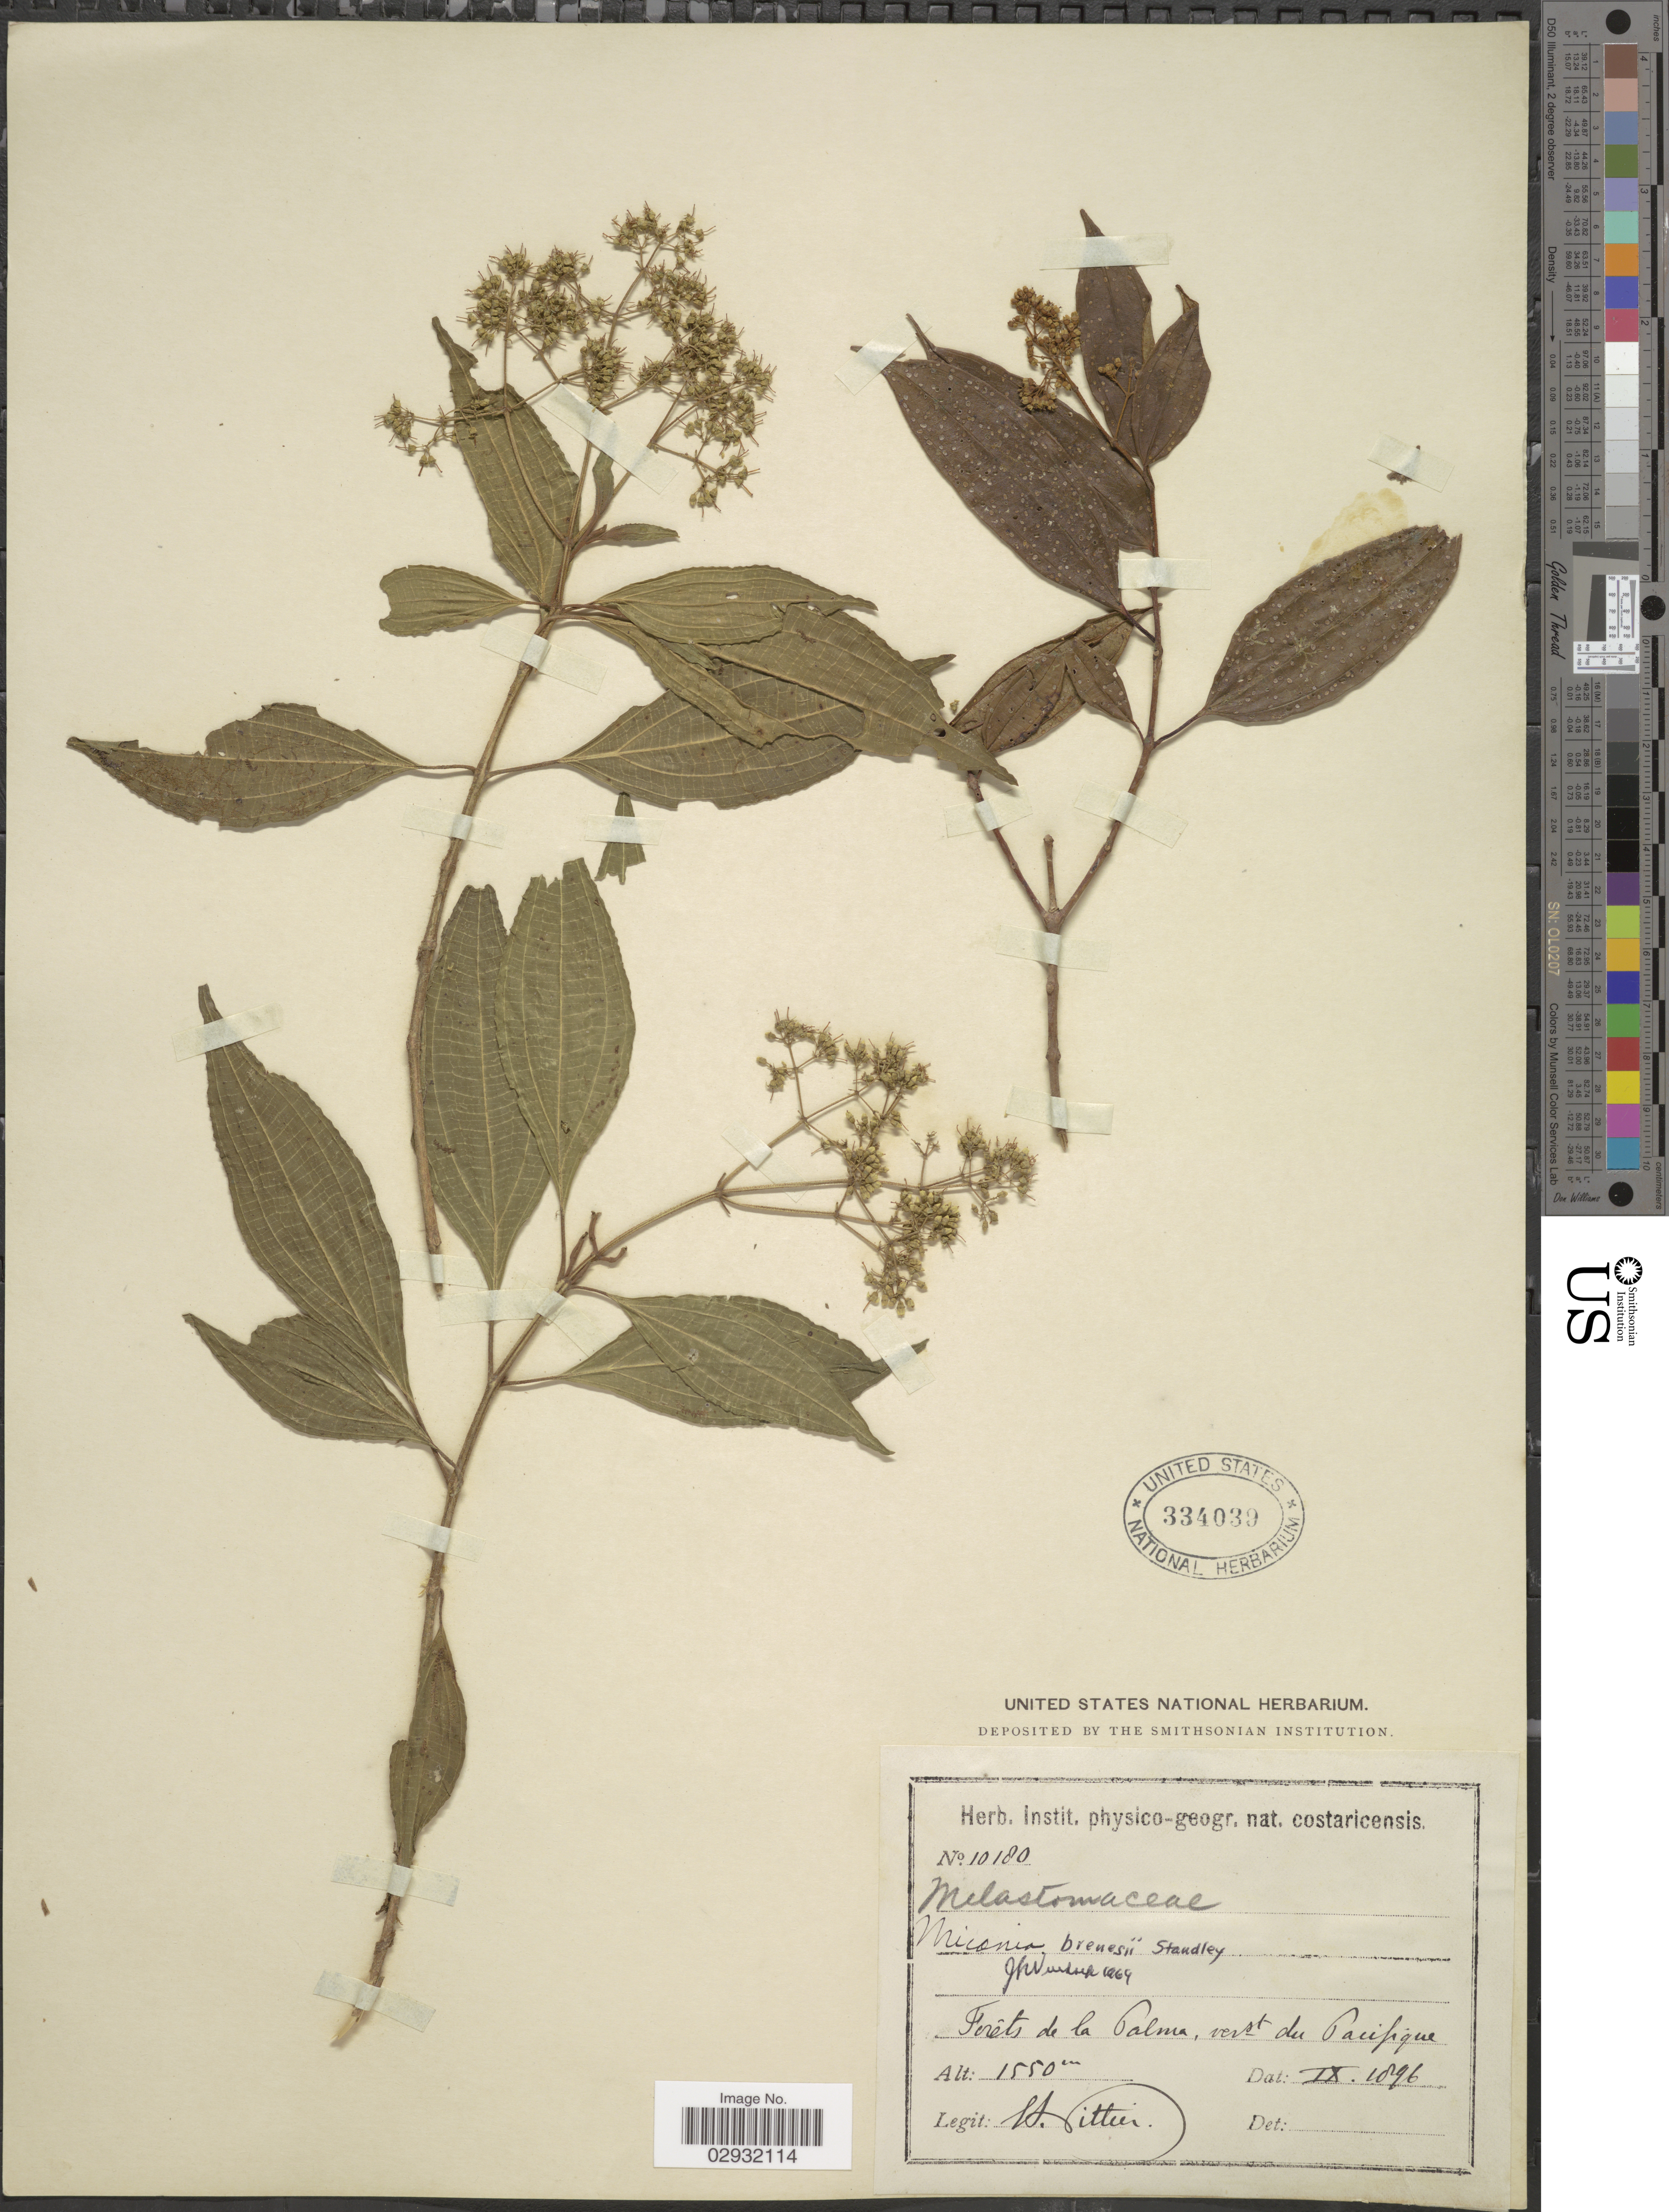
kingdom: Plantae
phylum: Tracheophyta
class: Magnoliopsida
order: Myrtales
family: Melastomataceae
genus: Miconia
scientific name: Miconia brenesii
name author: Standl.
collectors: H. F. Pittier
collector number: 10180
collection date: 1896-09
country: Costa Rica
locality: Forêts de la Palma, verst du Pacifique.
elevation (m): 1550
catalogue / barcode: US 334039